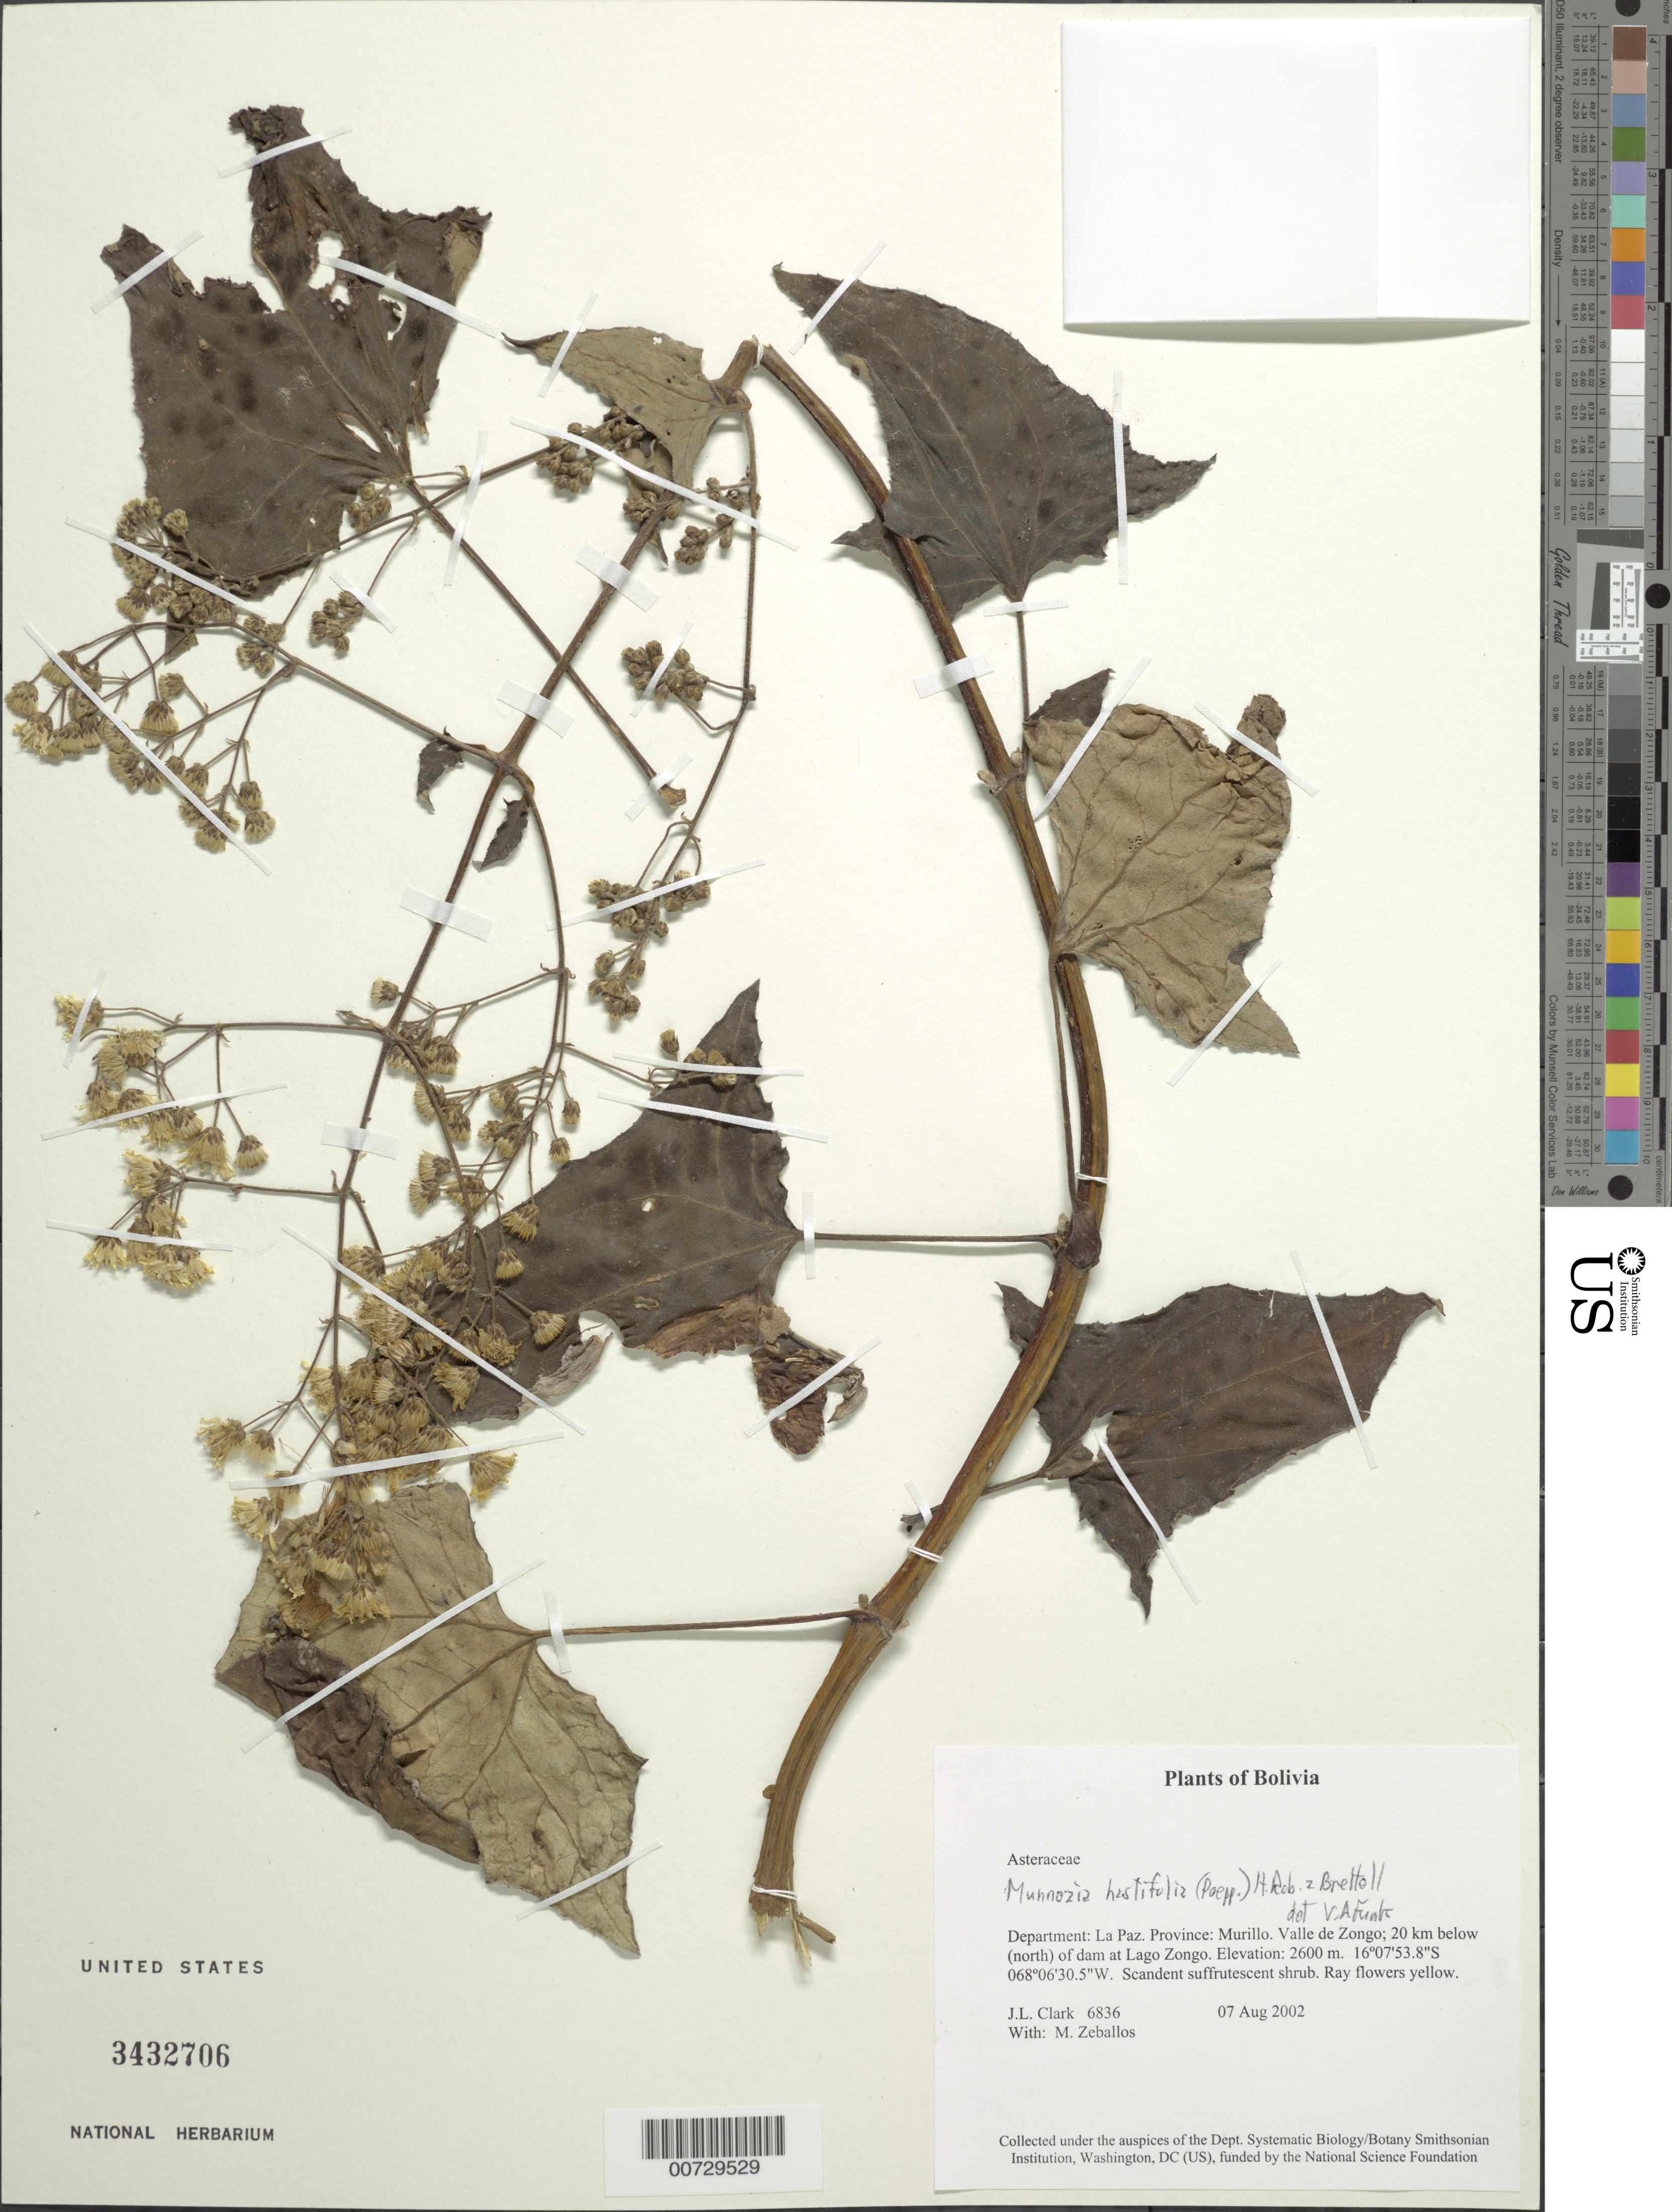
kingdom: Plantae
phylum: Tracheophyta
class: Magnoliopsida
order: Asterales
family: Asteraceae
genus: Munnozia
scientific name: Munnozia hastifolia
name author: (Poepp.) H. Rob. & Brettell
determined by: Funk, Vicki A., (BOT), Smithsonian Institution - National Museum of Natural History (UNITED STATES)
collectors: J. L. Clark & M. Zeballos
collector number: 06836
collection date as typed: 07 Aug 2002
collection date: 2002-08-07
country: Bolivia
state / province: La Paz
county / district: Murillo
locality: Valle de Zongo; 20 km below (north) of dam at Lago Zongo.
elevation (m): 2600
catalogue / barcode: US 3432706